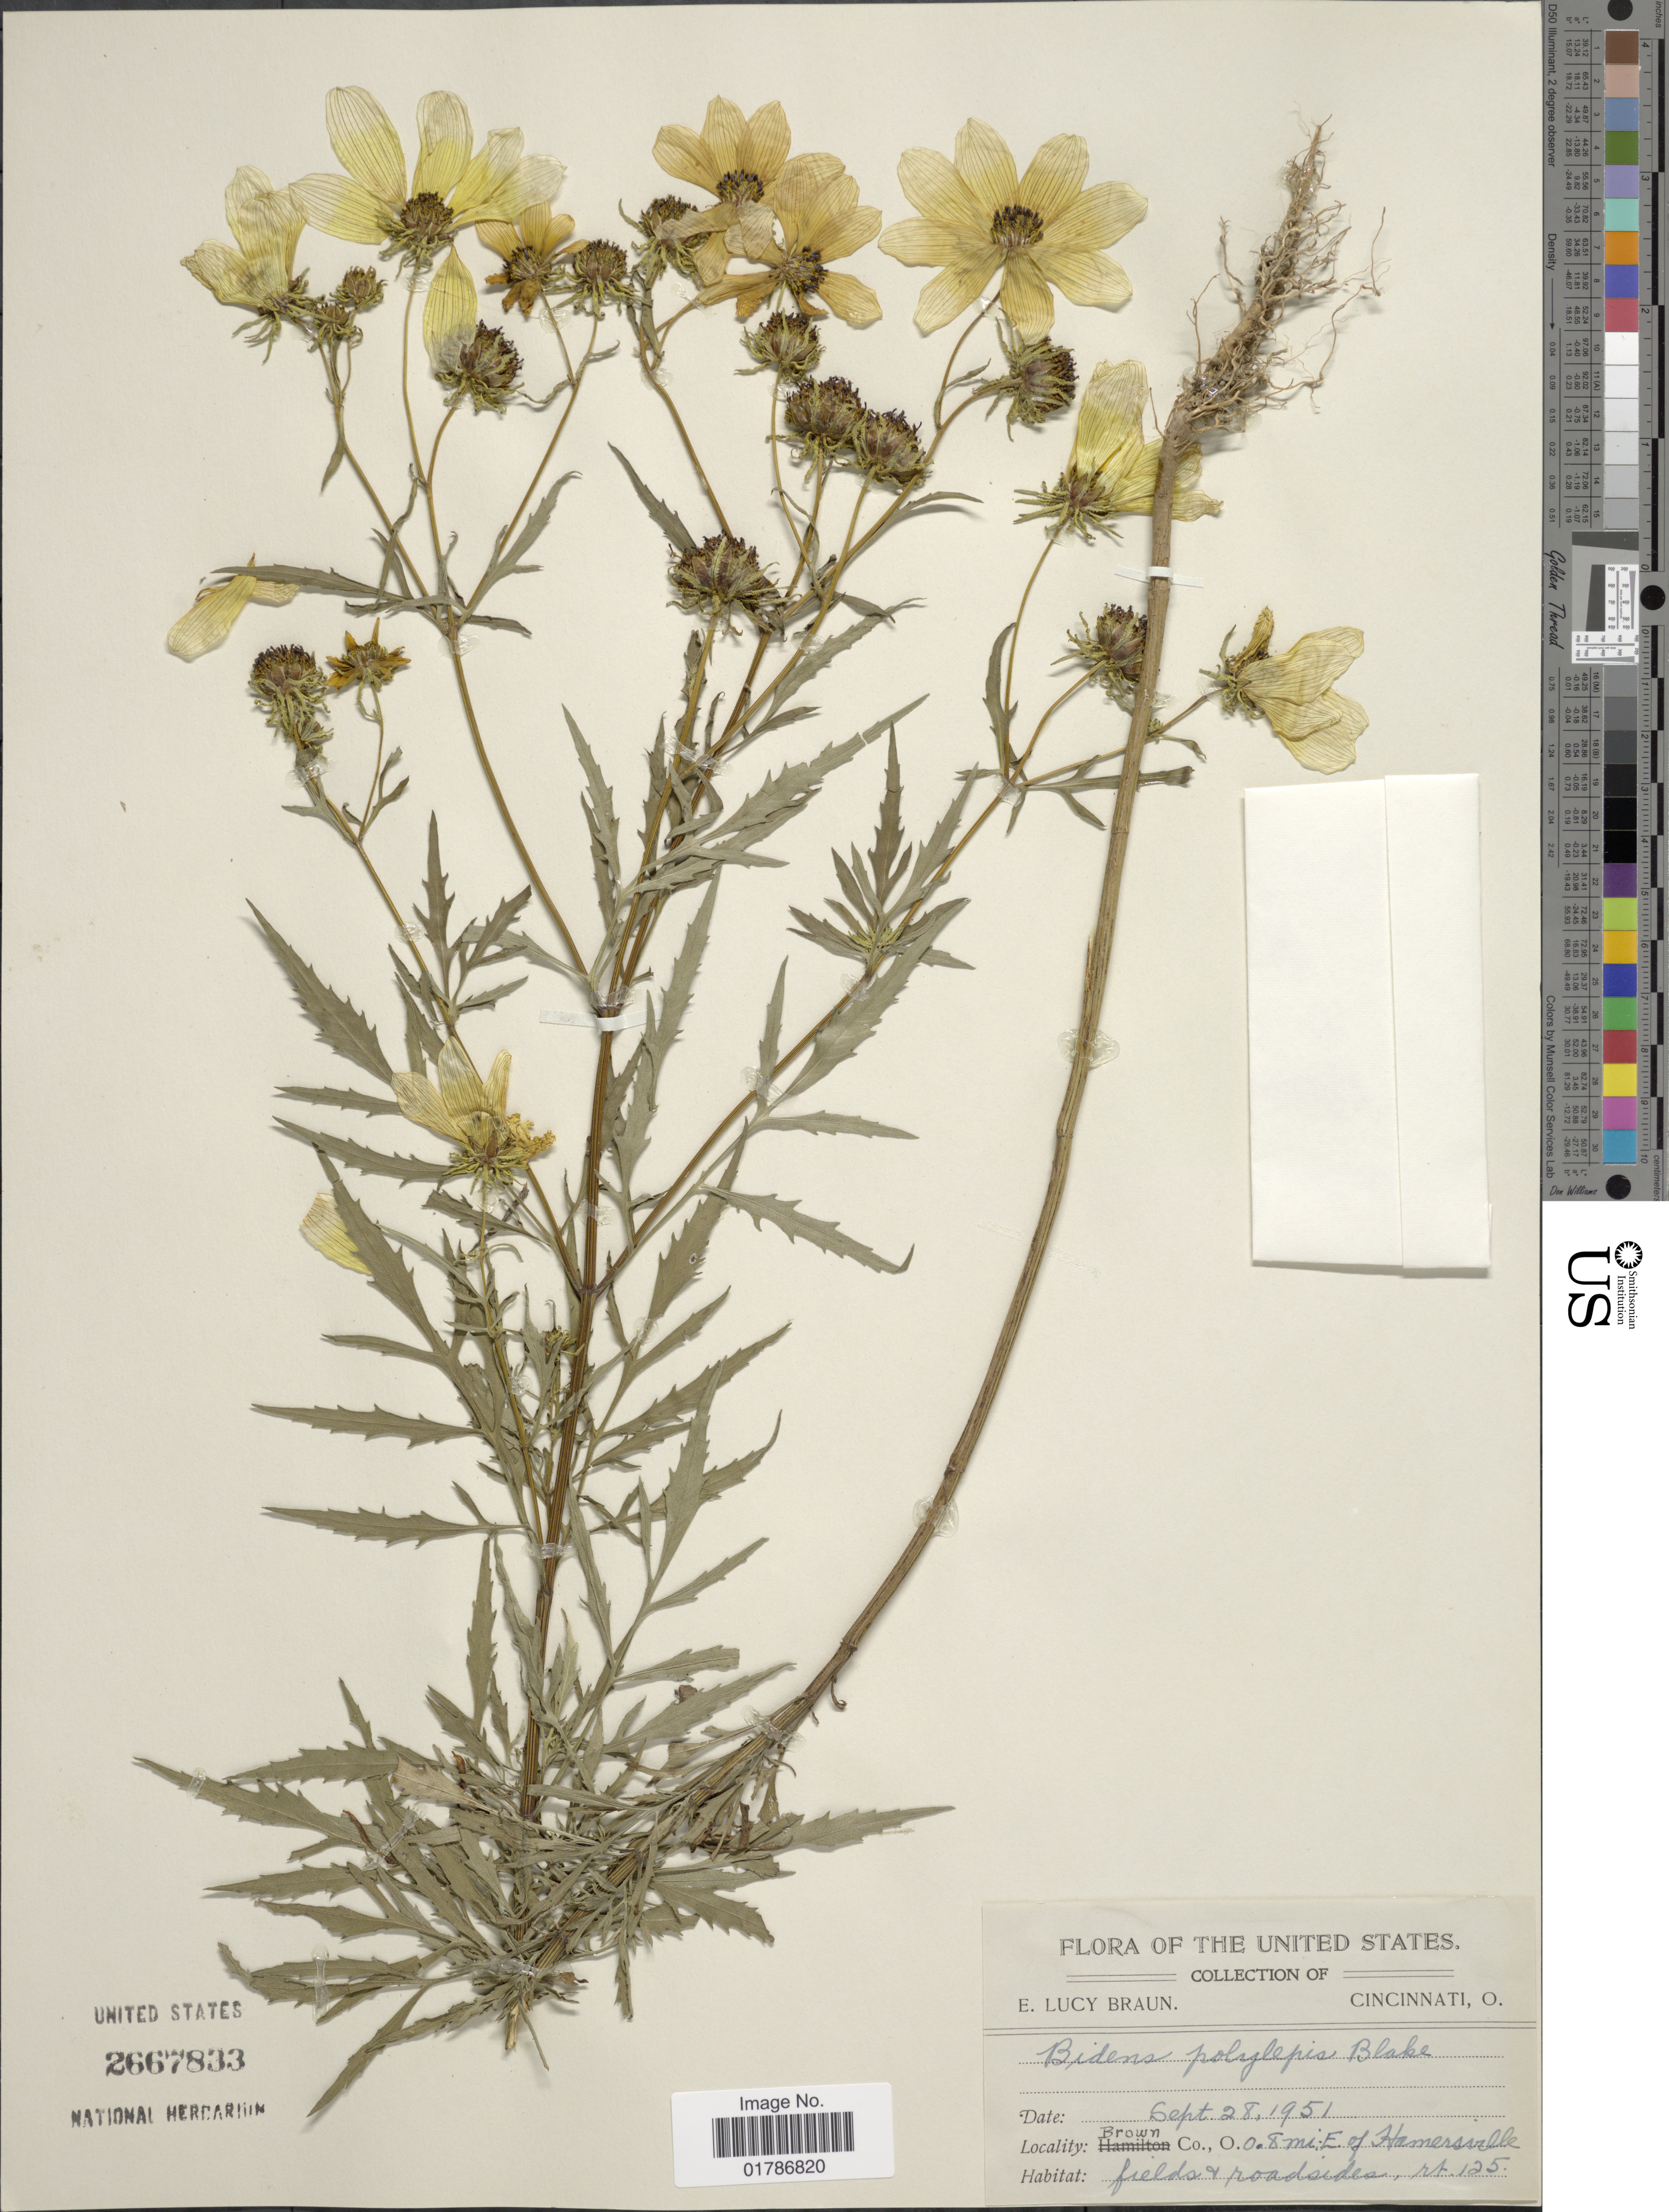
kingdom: Plantae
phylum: Tracheophyta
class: Magnoliopsida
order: Asterales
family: Asteraceae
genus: Bidens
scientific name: Bidens polylepis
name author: S.F. Blake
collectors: E. L. Braun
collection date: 1951-09-28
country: United States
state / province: Ohio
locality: Brown Co., O., 8 mi. S of Hamersville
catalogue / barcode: US 2667833